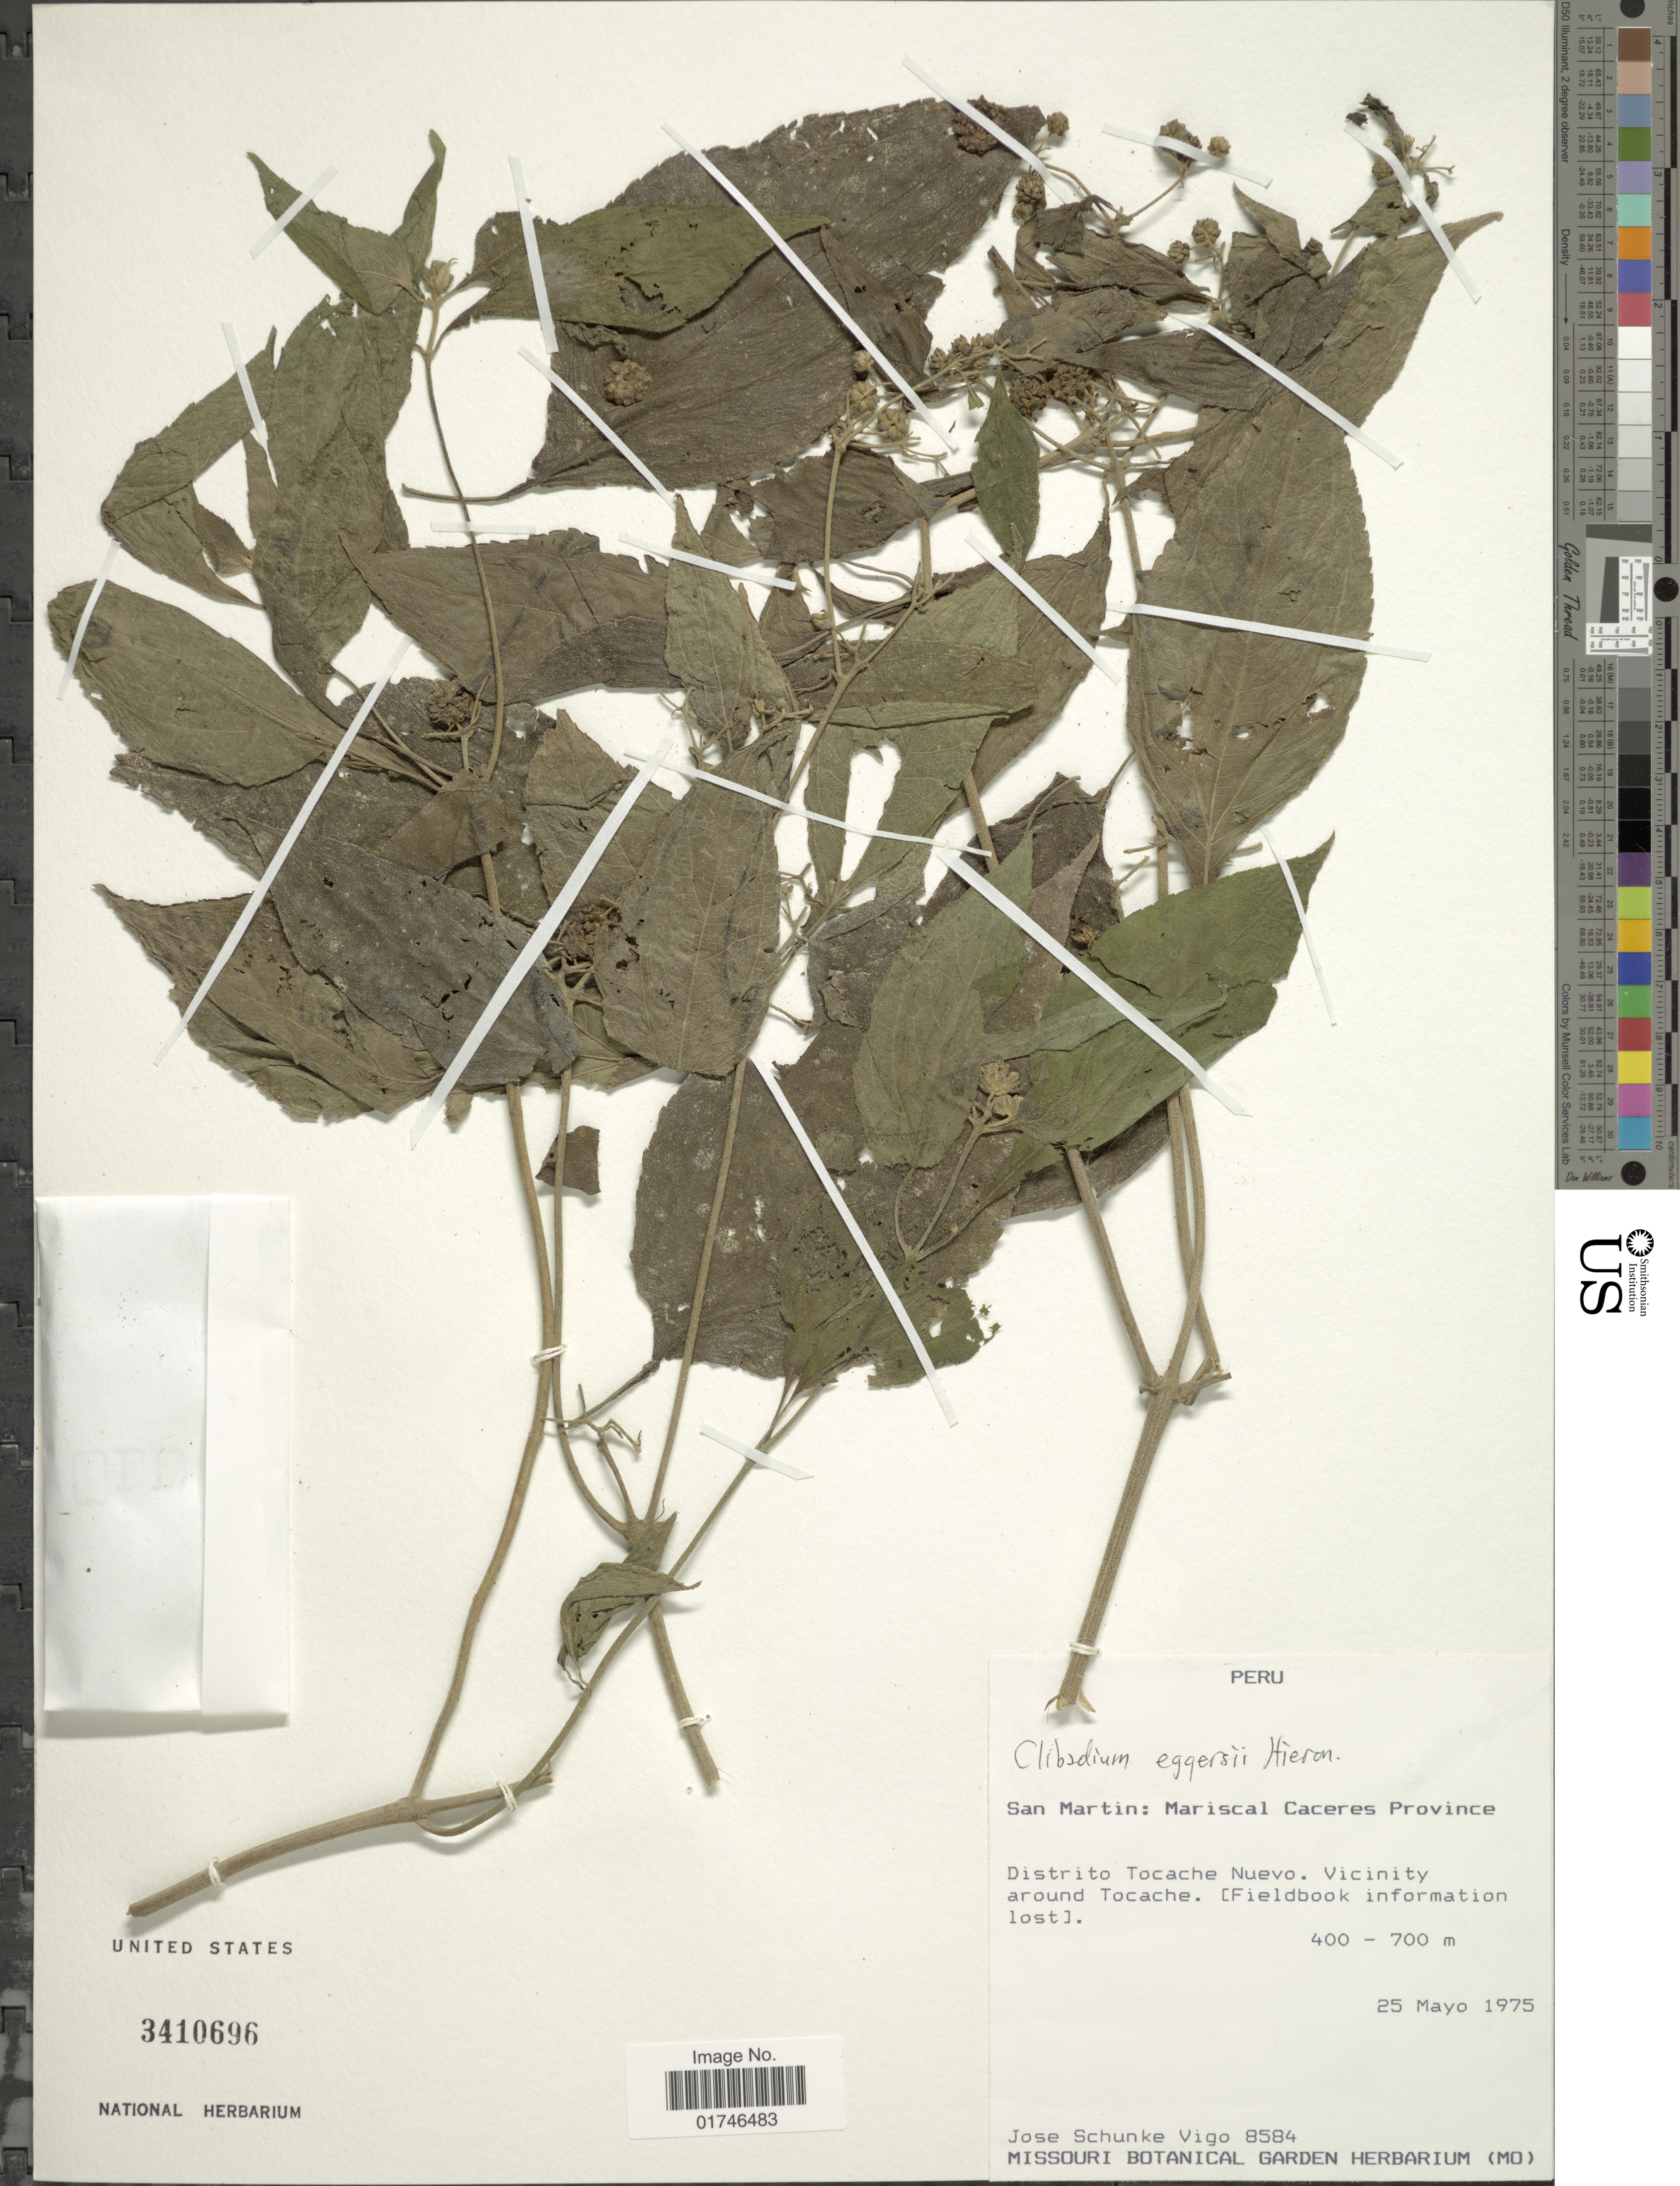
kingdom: Plantae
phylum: Tracheophyta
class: Magnoliopsida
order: Asterales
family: Asteraceae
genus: Clibadium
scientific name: Clibadium eggersii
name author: Hieron.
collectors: J. Schunke Vigo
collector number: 8584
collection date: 1975-05-25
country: Peru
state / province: San Martín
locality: San Martin: Mariscal Caceres Province. Distrito Tocache Nuevo. Vicinity around Tocache.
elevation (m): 400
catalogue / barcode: US 3410696